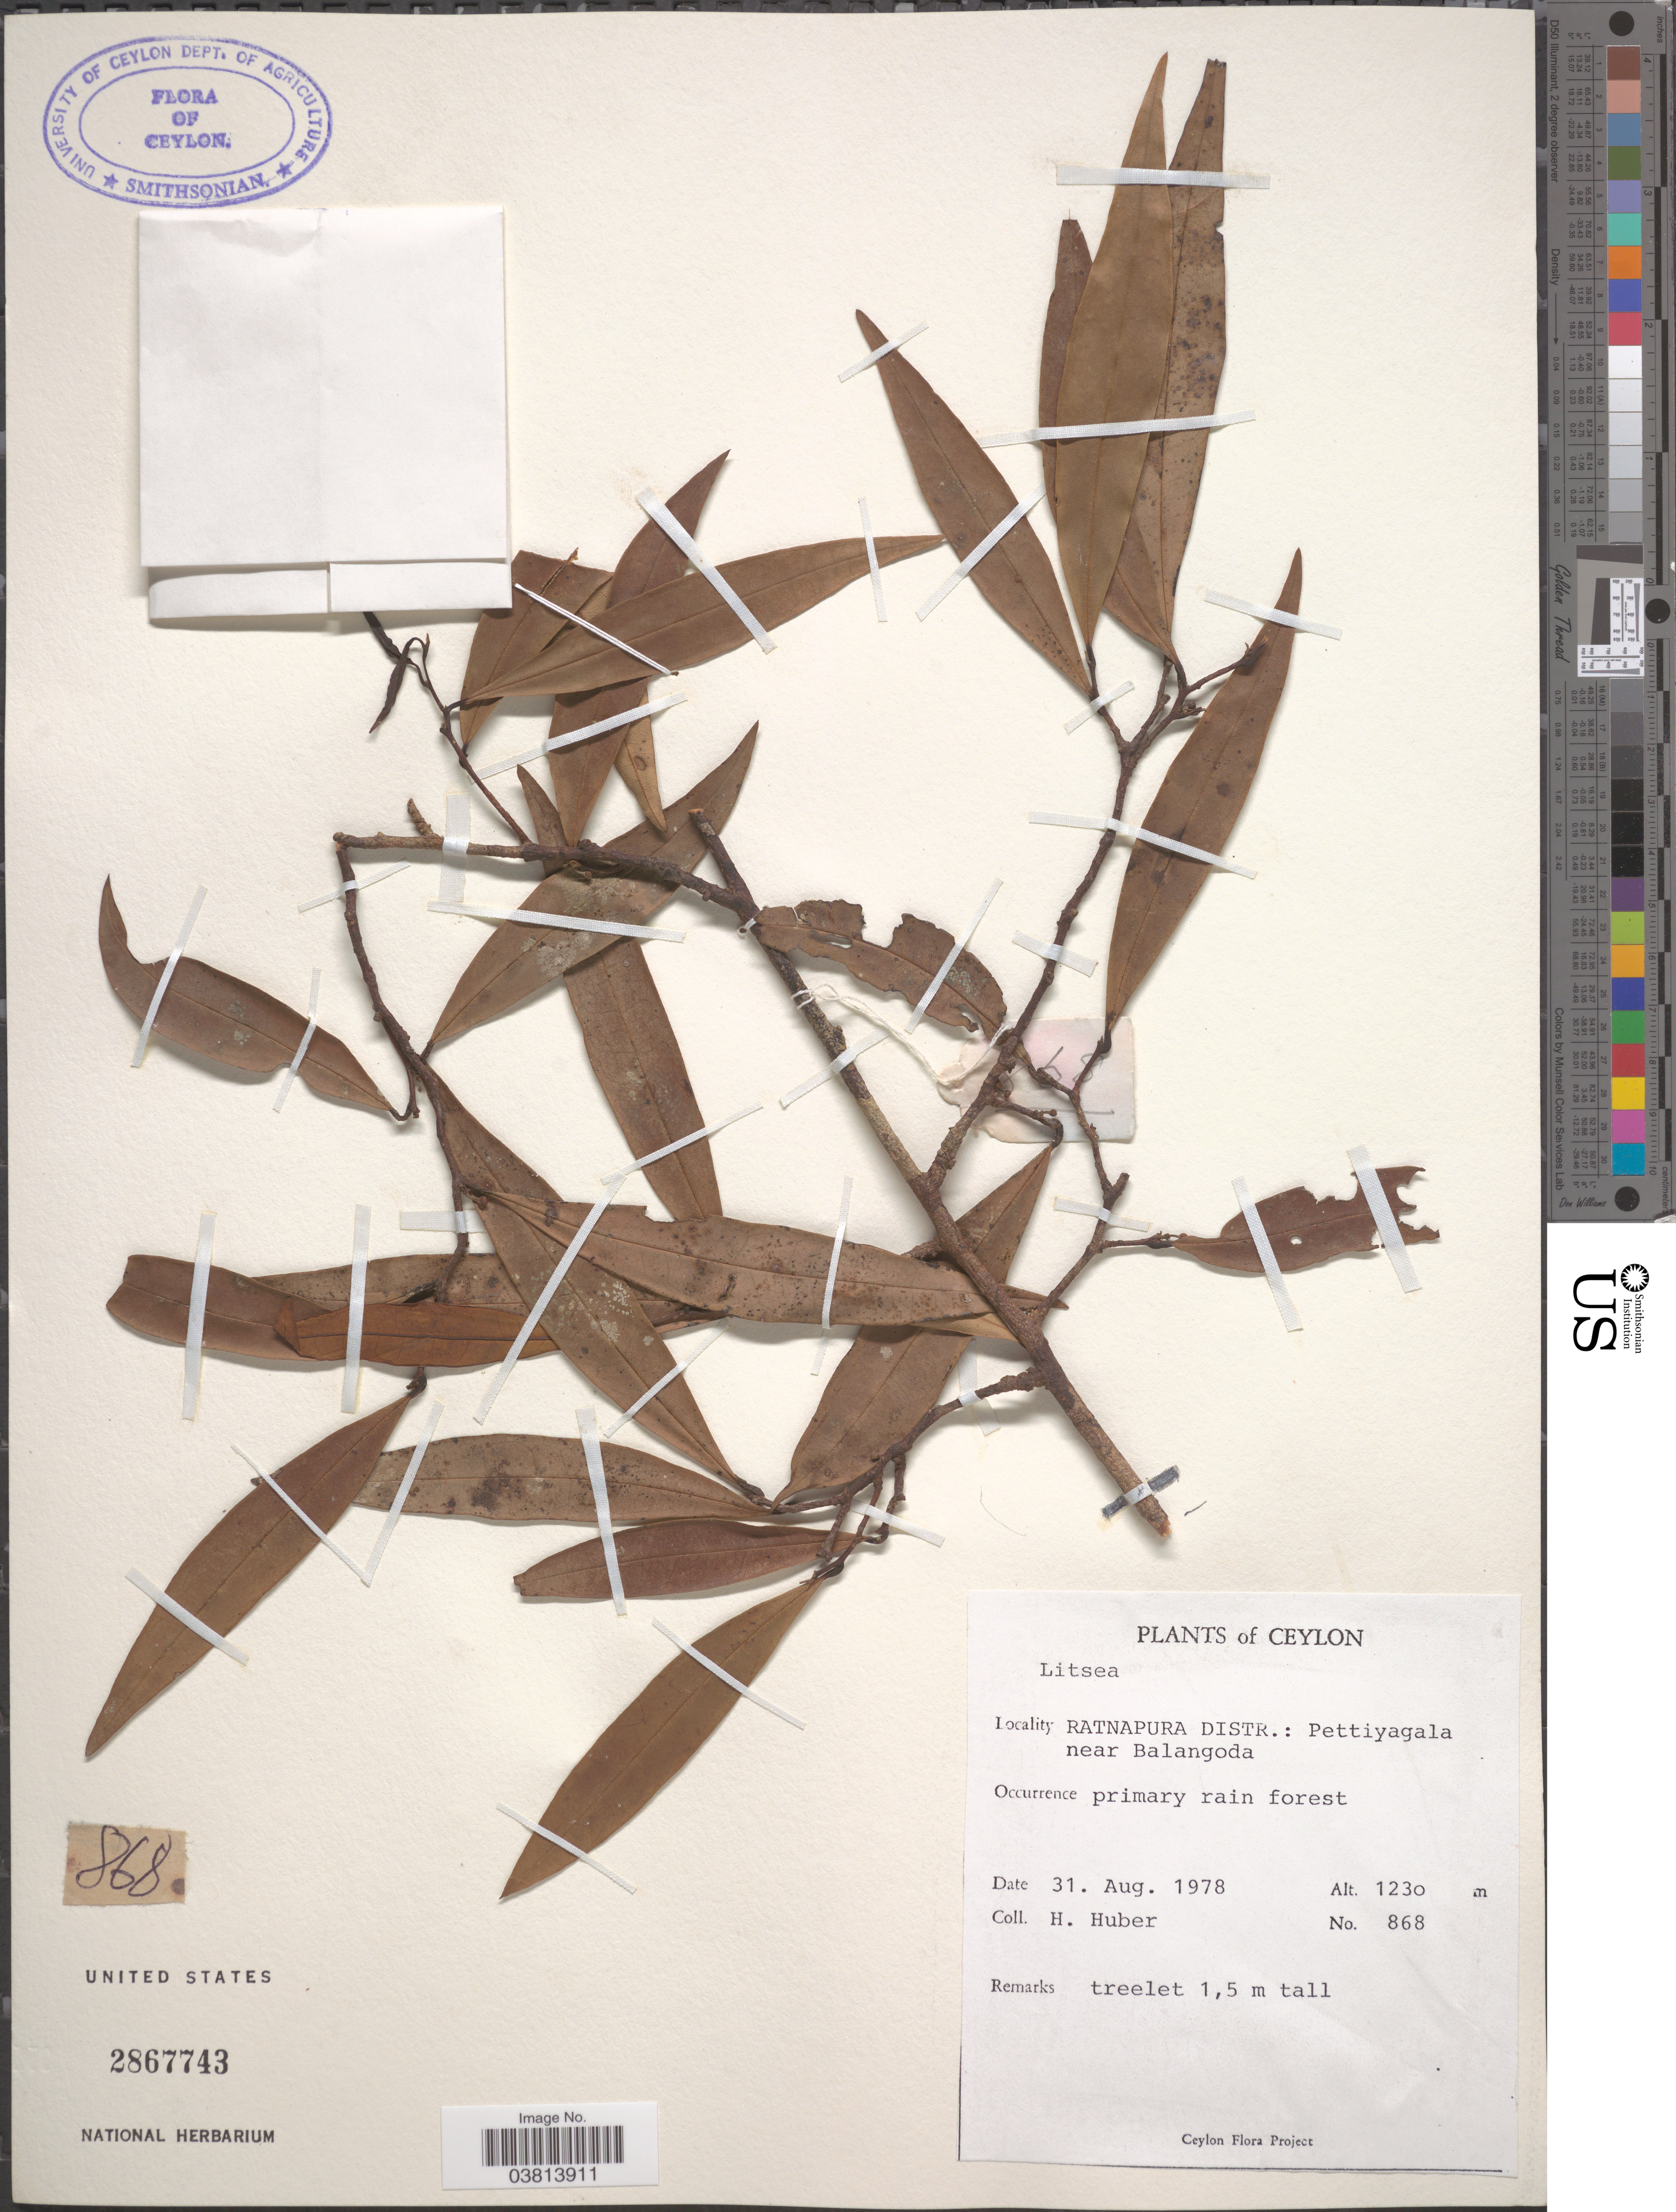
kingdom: Plantae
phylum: Tracheophyta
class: Magnoliopsida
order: Laurales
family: Lauraceae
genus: Litsea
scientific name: Litsea iteodaphne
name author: Hook. f.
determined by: Strong, Mark T., (BOT), Smithsonian Institution - National Museum of Natural History (UNITED STATES)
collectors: H. Huber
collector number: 868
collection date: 1978-08-31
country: Sri Lanka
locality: Ceylon. Ratnapura Distr.: Pettiyagala near Balangoda.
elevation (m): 1230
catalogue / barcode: US 2867743